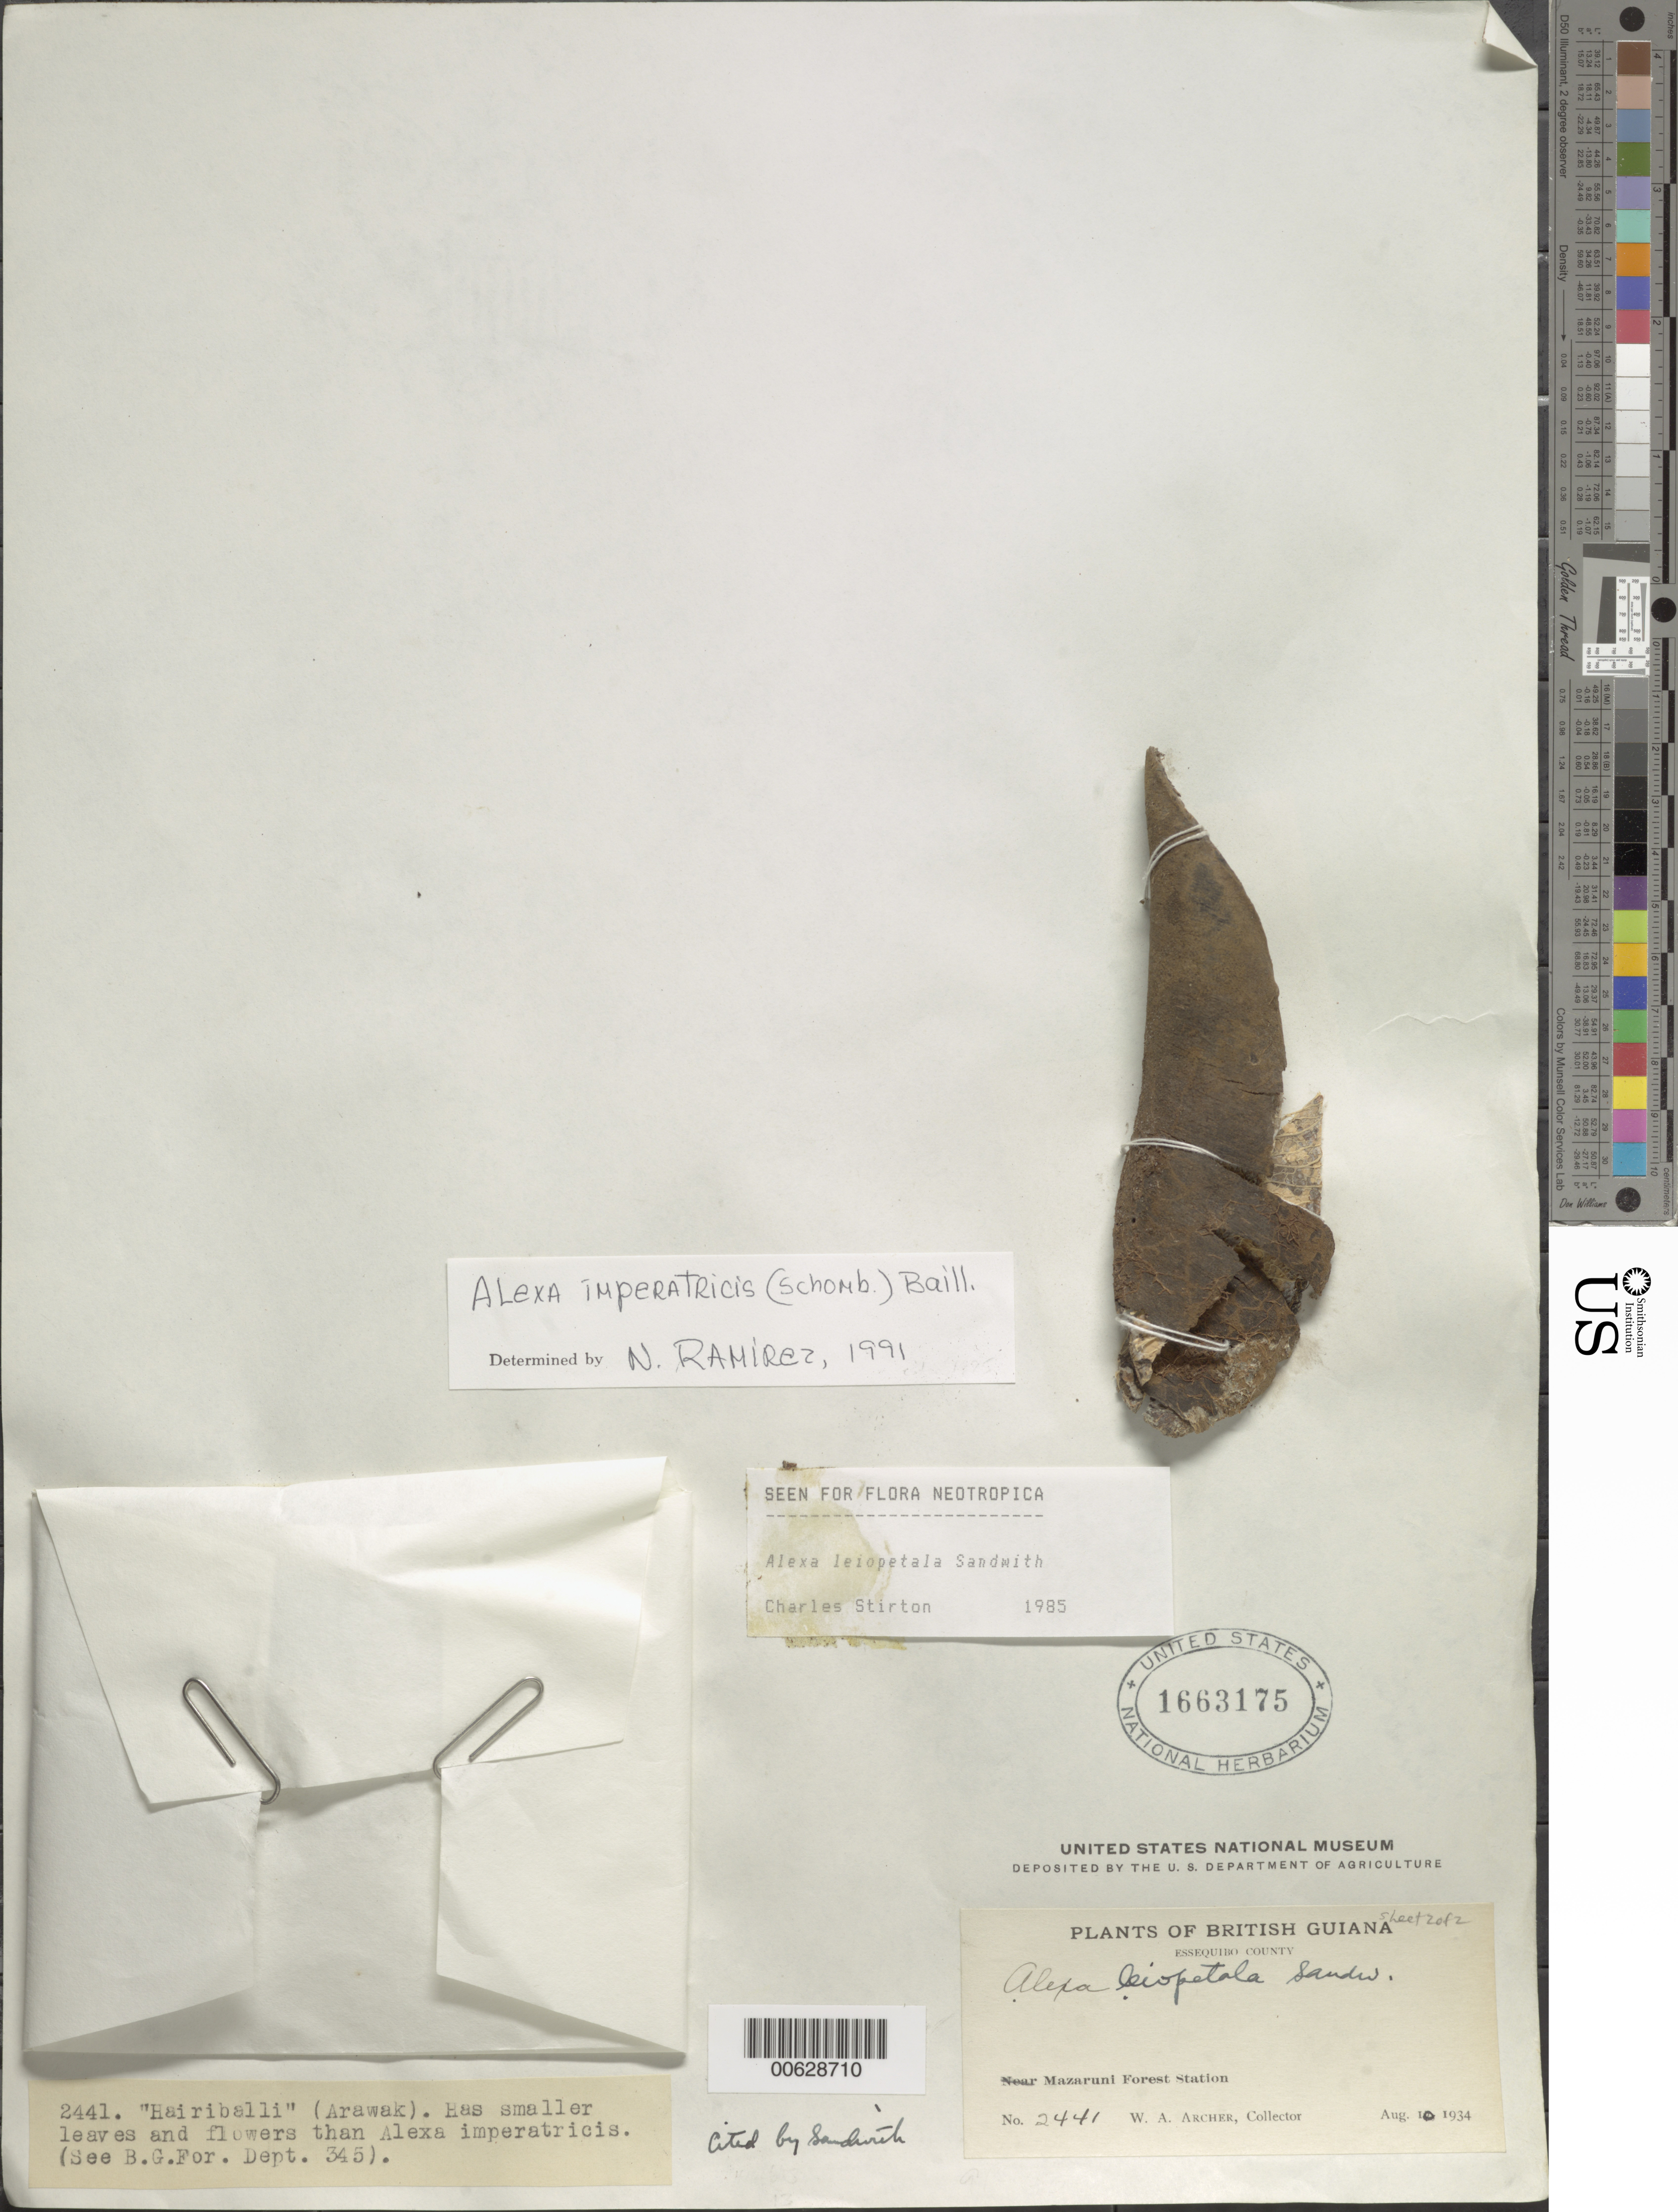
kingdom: Plantae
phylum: Tracheophyta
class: Magnoliopsida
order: Fabales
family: Fabaceae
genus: Alexa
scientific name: Alexa imperatricis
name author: (R.H. Schomb.) Baill.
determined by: Ramírez, N.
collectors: W. A. Archer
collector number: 2441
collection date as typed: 10-Aug-34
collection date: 1934-08-10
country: Guyana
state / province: Cuyuni-Mazaruni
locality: Mazaruni Forest Station, vic.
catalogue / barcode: US 1663175